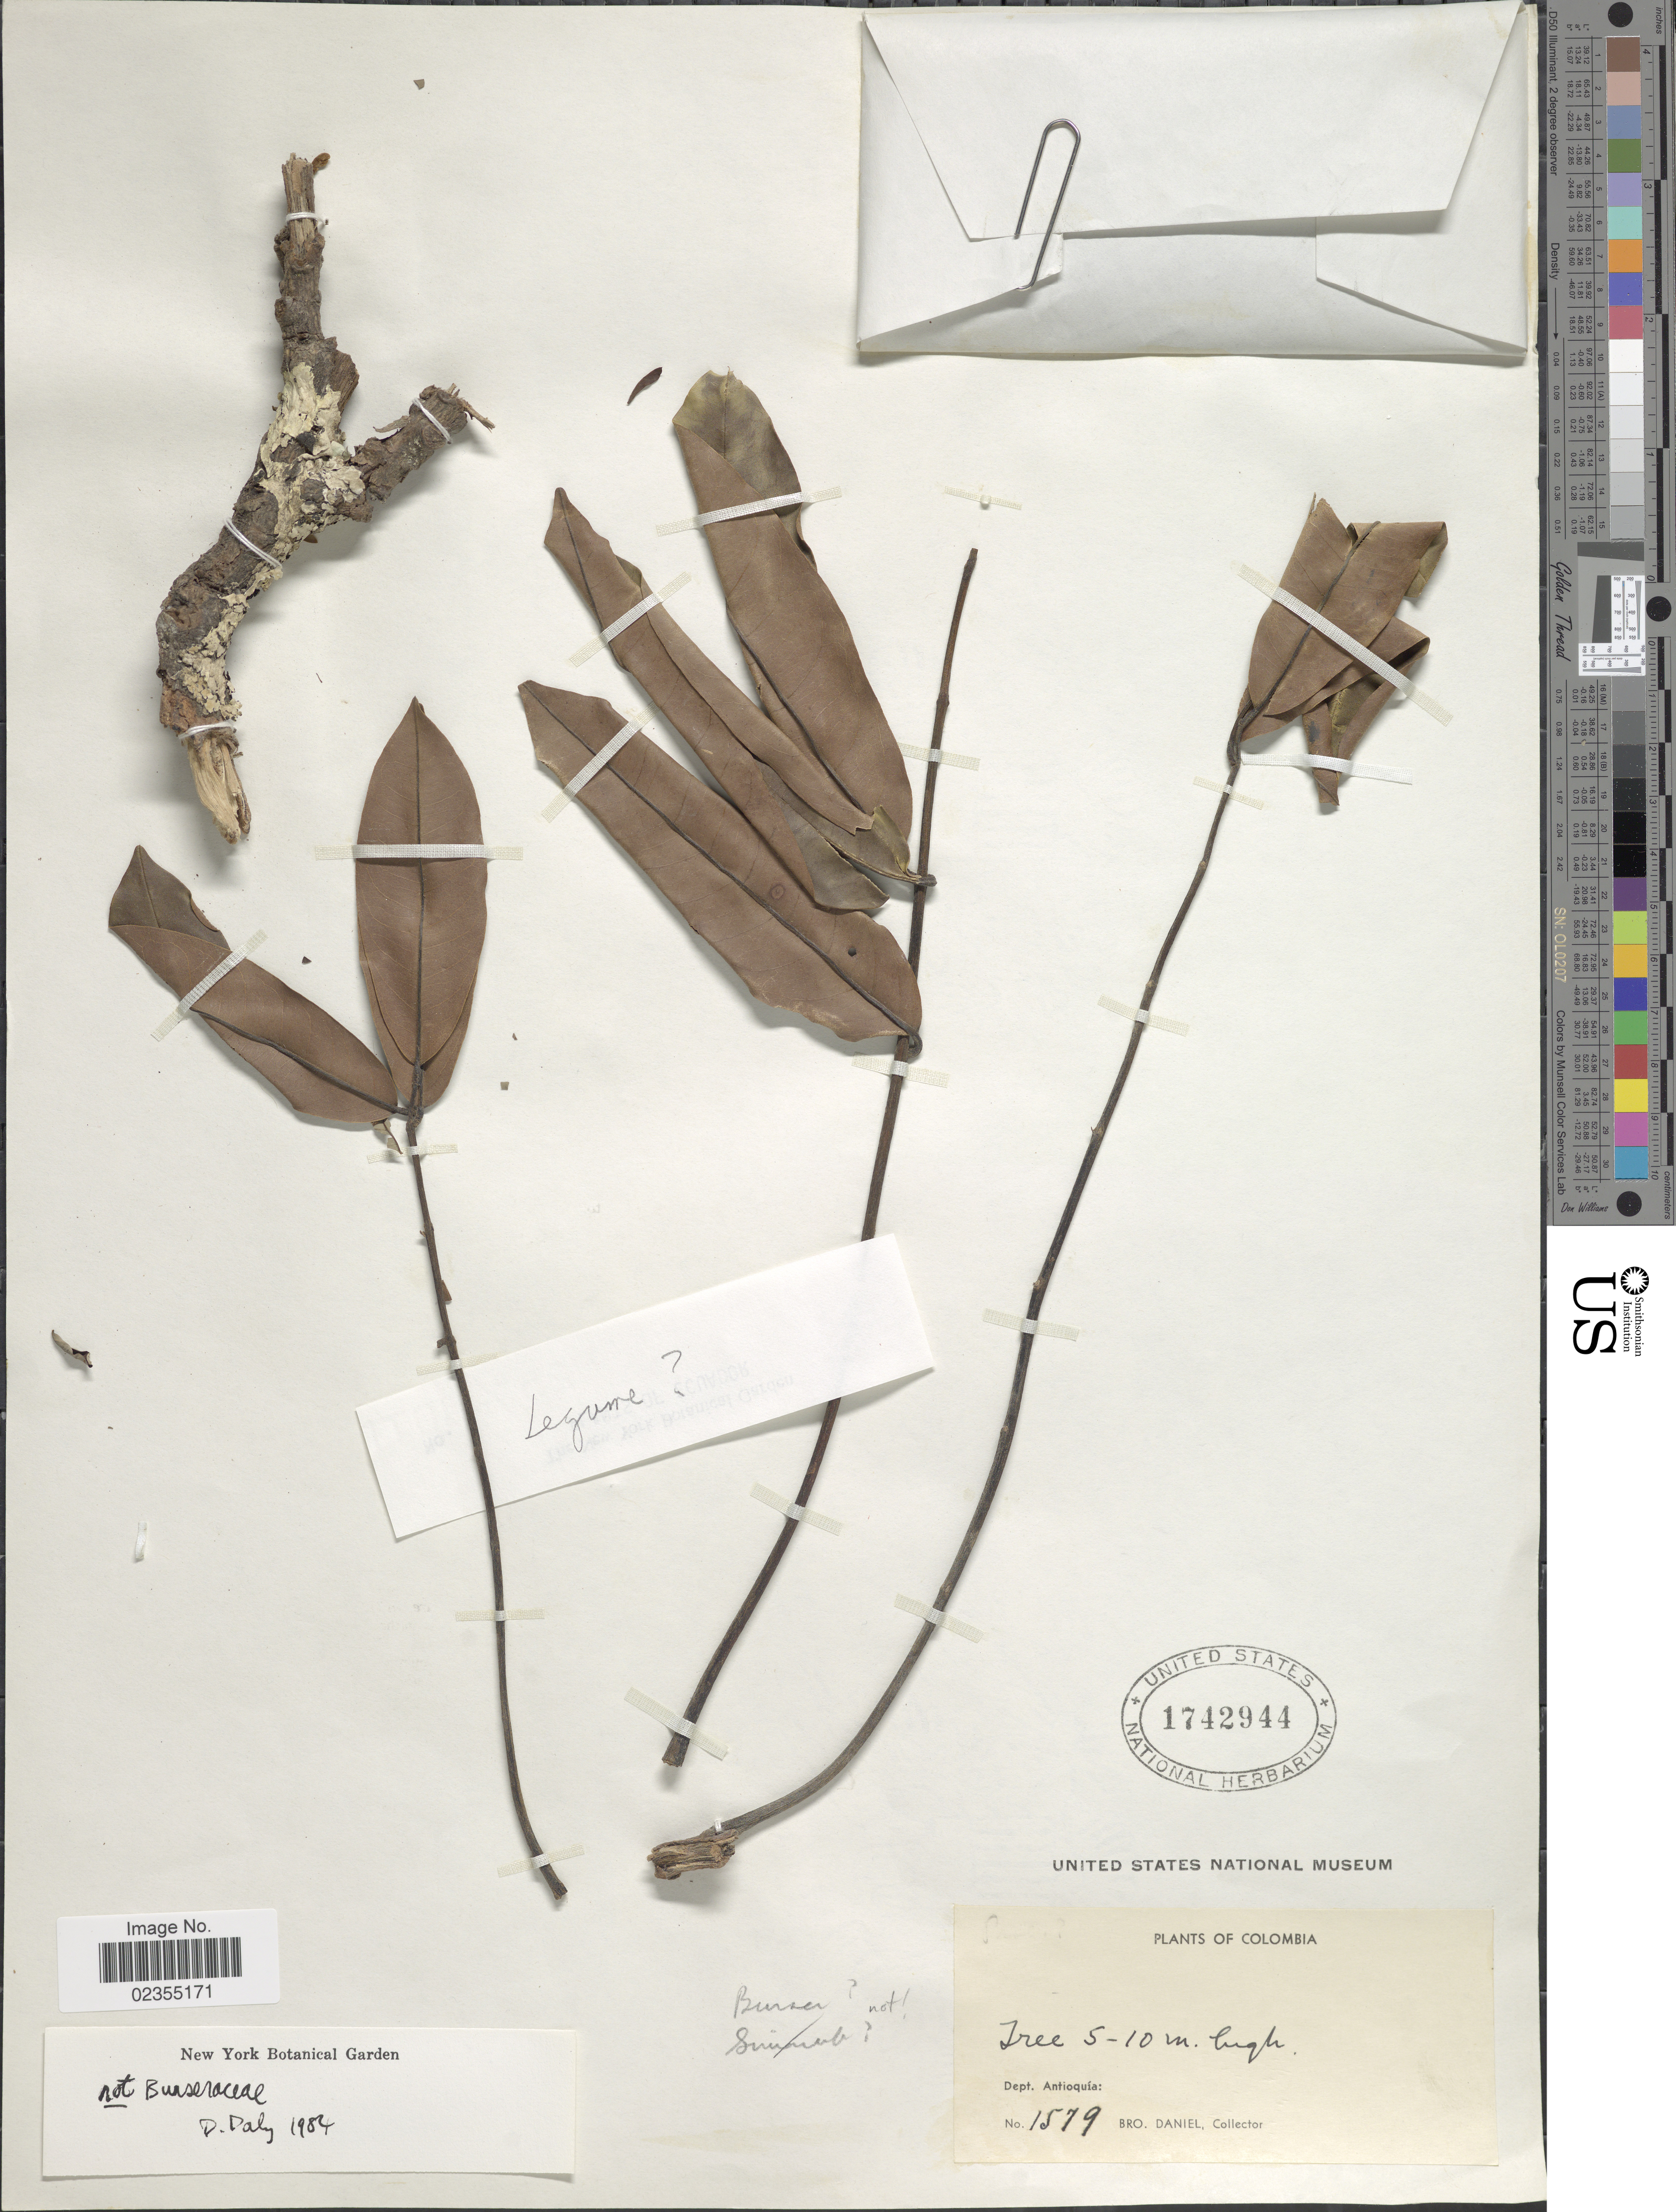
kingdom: Plantae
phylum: Tracheophyta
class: Magnoliopsida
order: Fabales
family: Fabaceae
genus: Andira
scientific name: Andira sp.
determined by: Trujillo, A. M.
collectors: Bro. Daniel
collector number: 1579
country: Colombia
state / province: Antioquia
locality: Dept. Antioquía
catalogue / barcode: US 1742944